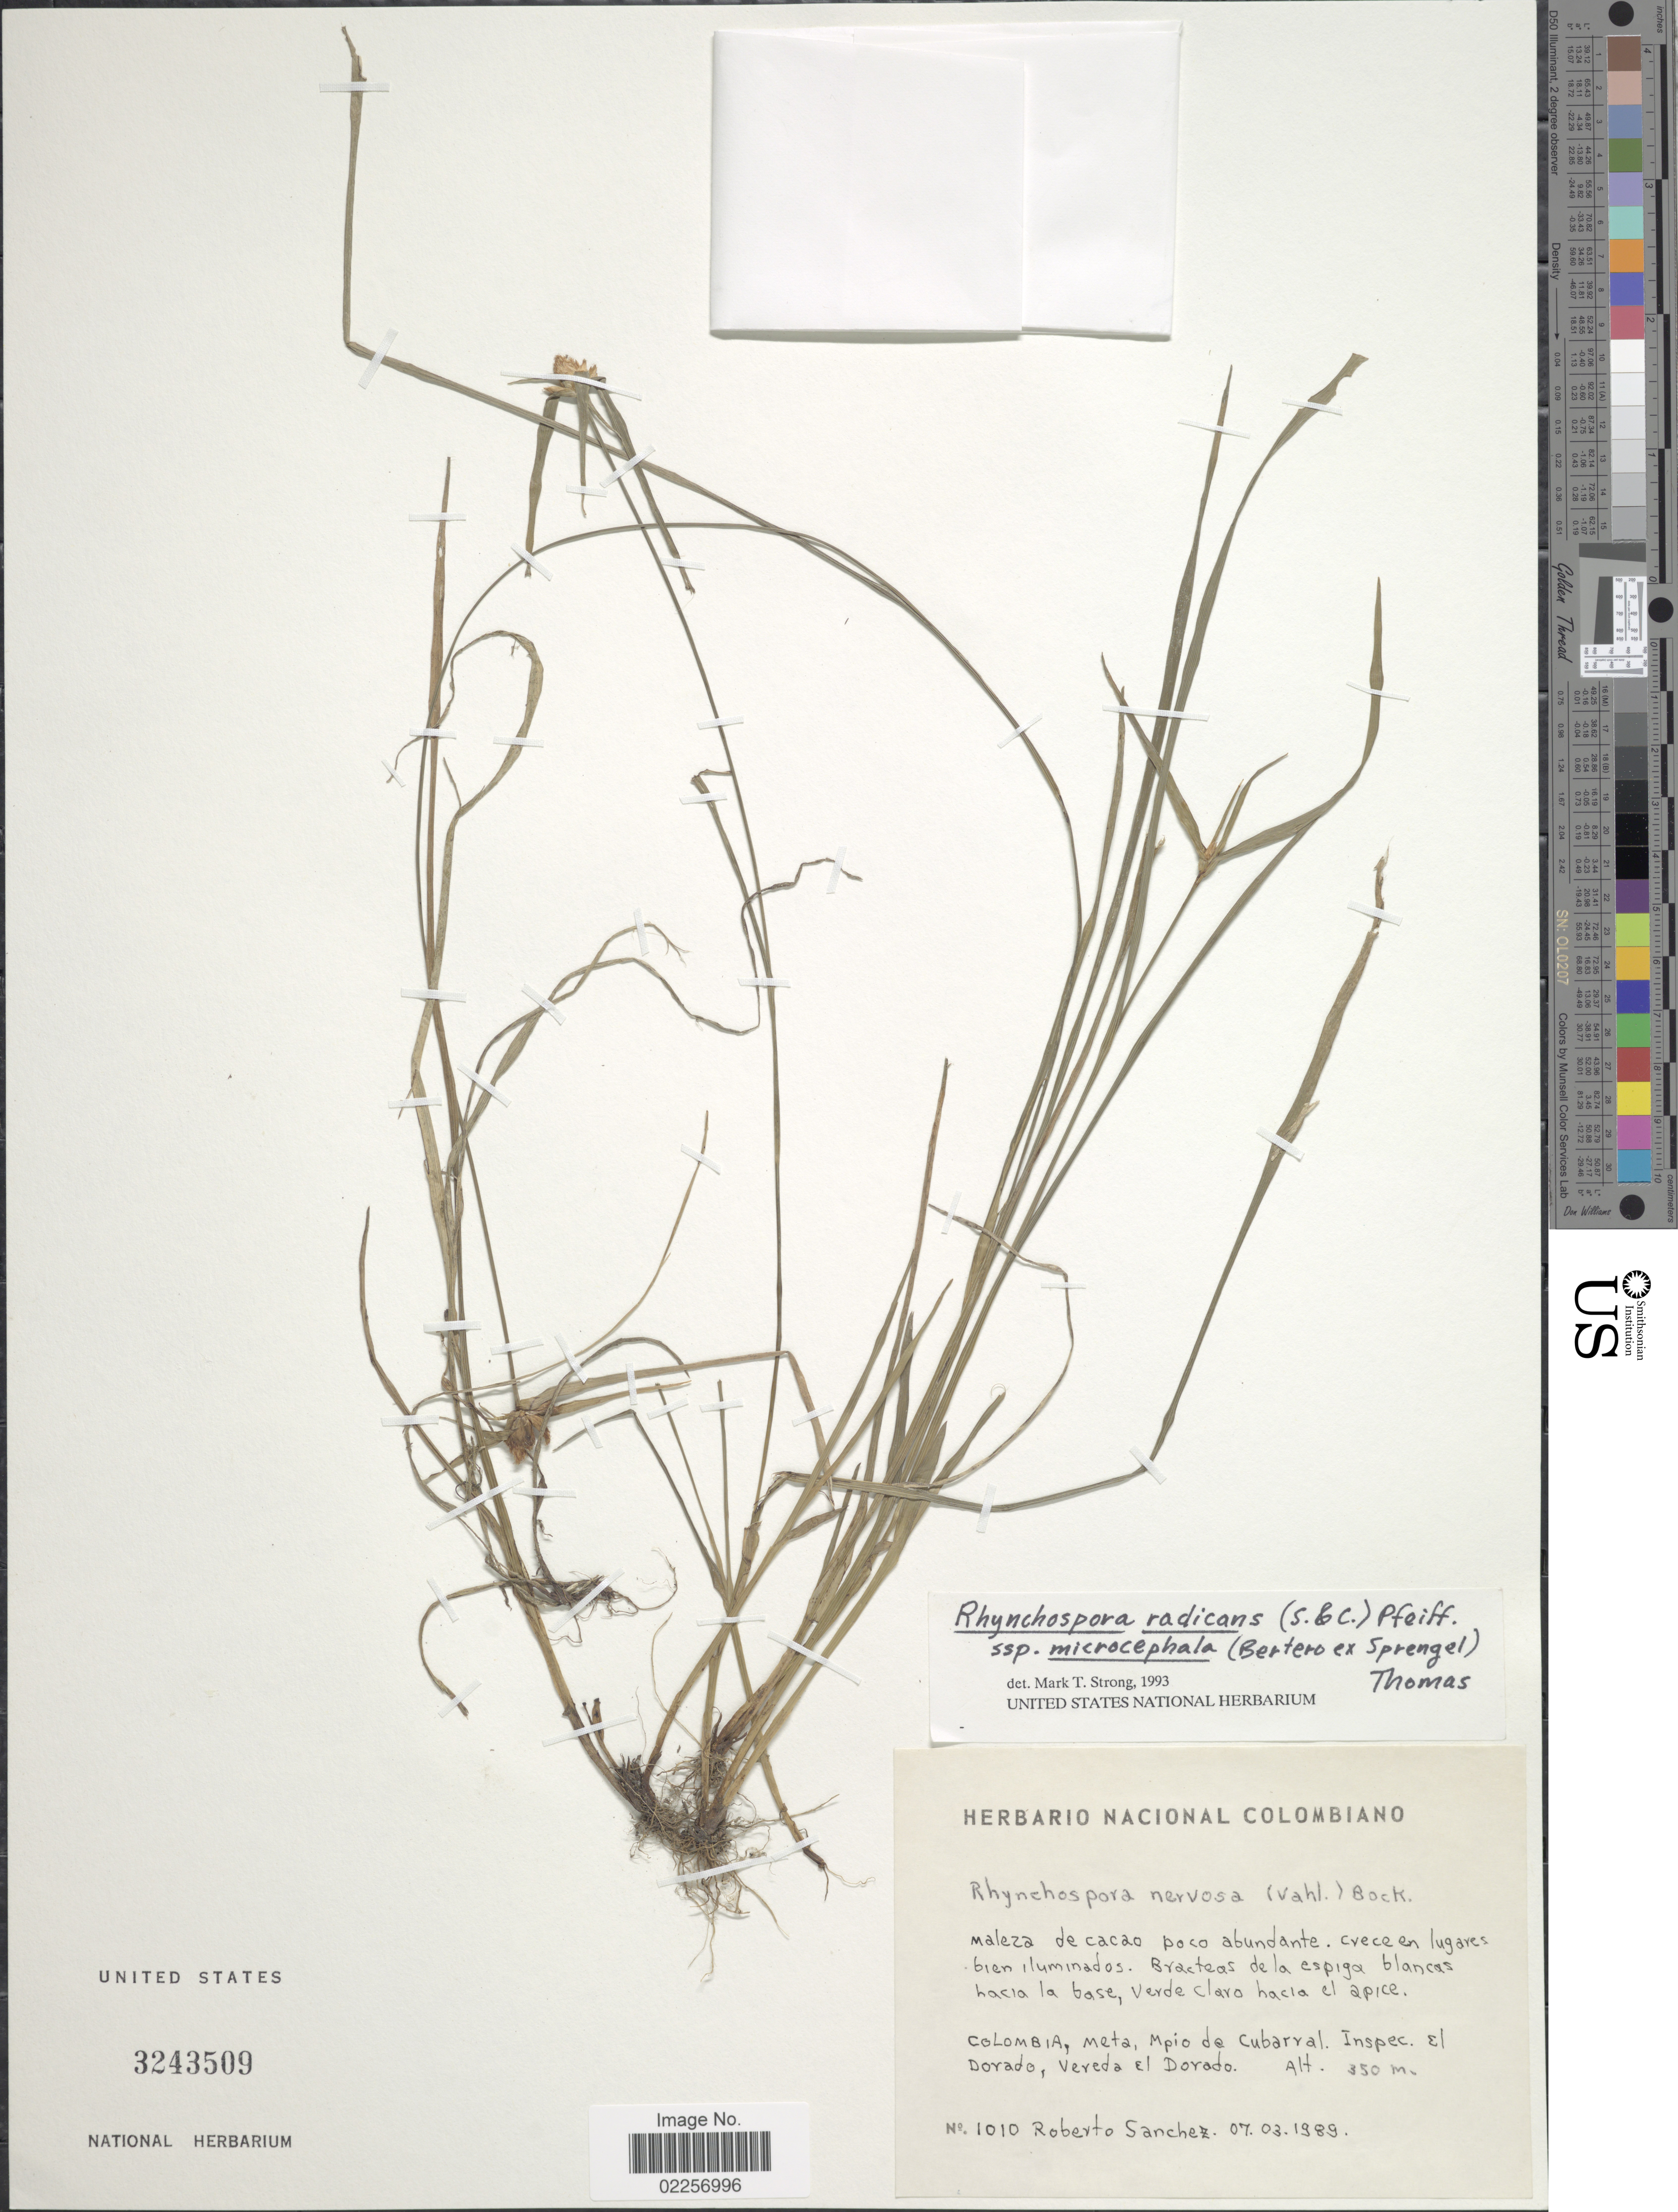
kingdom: Plantae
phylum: Tracheophyta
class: Liliopsida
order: Poales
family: Cyperaceae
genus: Rhynchospora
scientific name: Rhynchospora radicans subsp. microcephala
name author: (Bertero ex Spreng.) W.W. Thomas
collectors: R. Sanchez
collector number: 1010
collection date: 1989-03-07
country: Colombia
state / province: Meta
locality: Mpio de Cubarral. Inspec. El Dorado, Vereda El Dorado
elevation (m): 350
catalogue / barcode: US 3243509